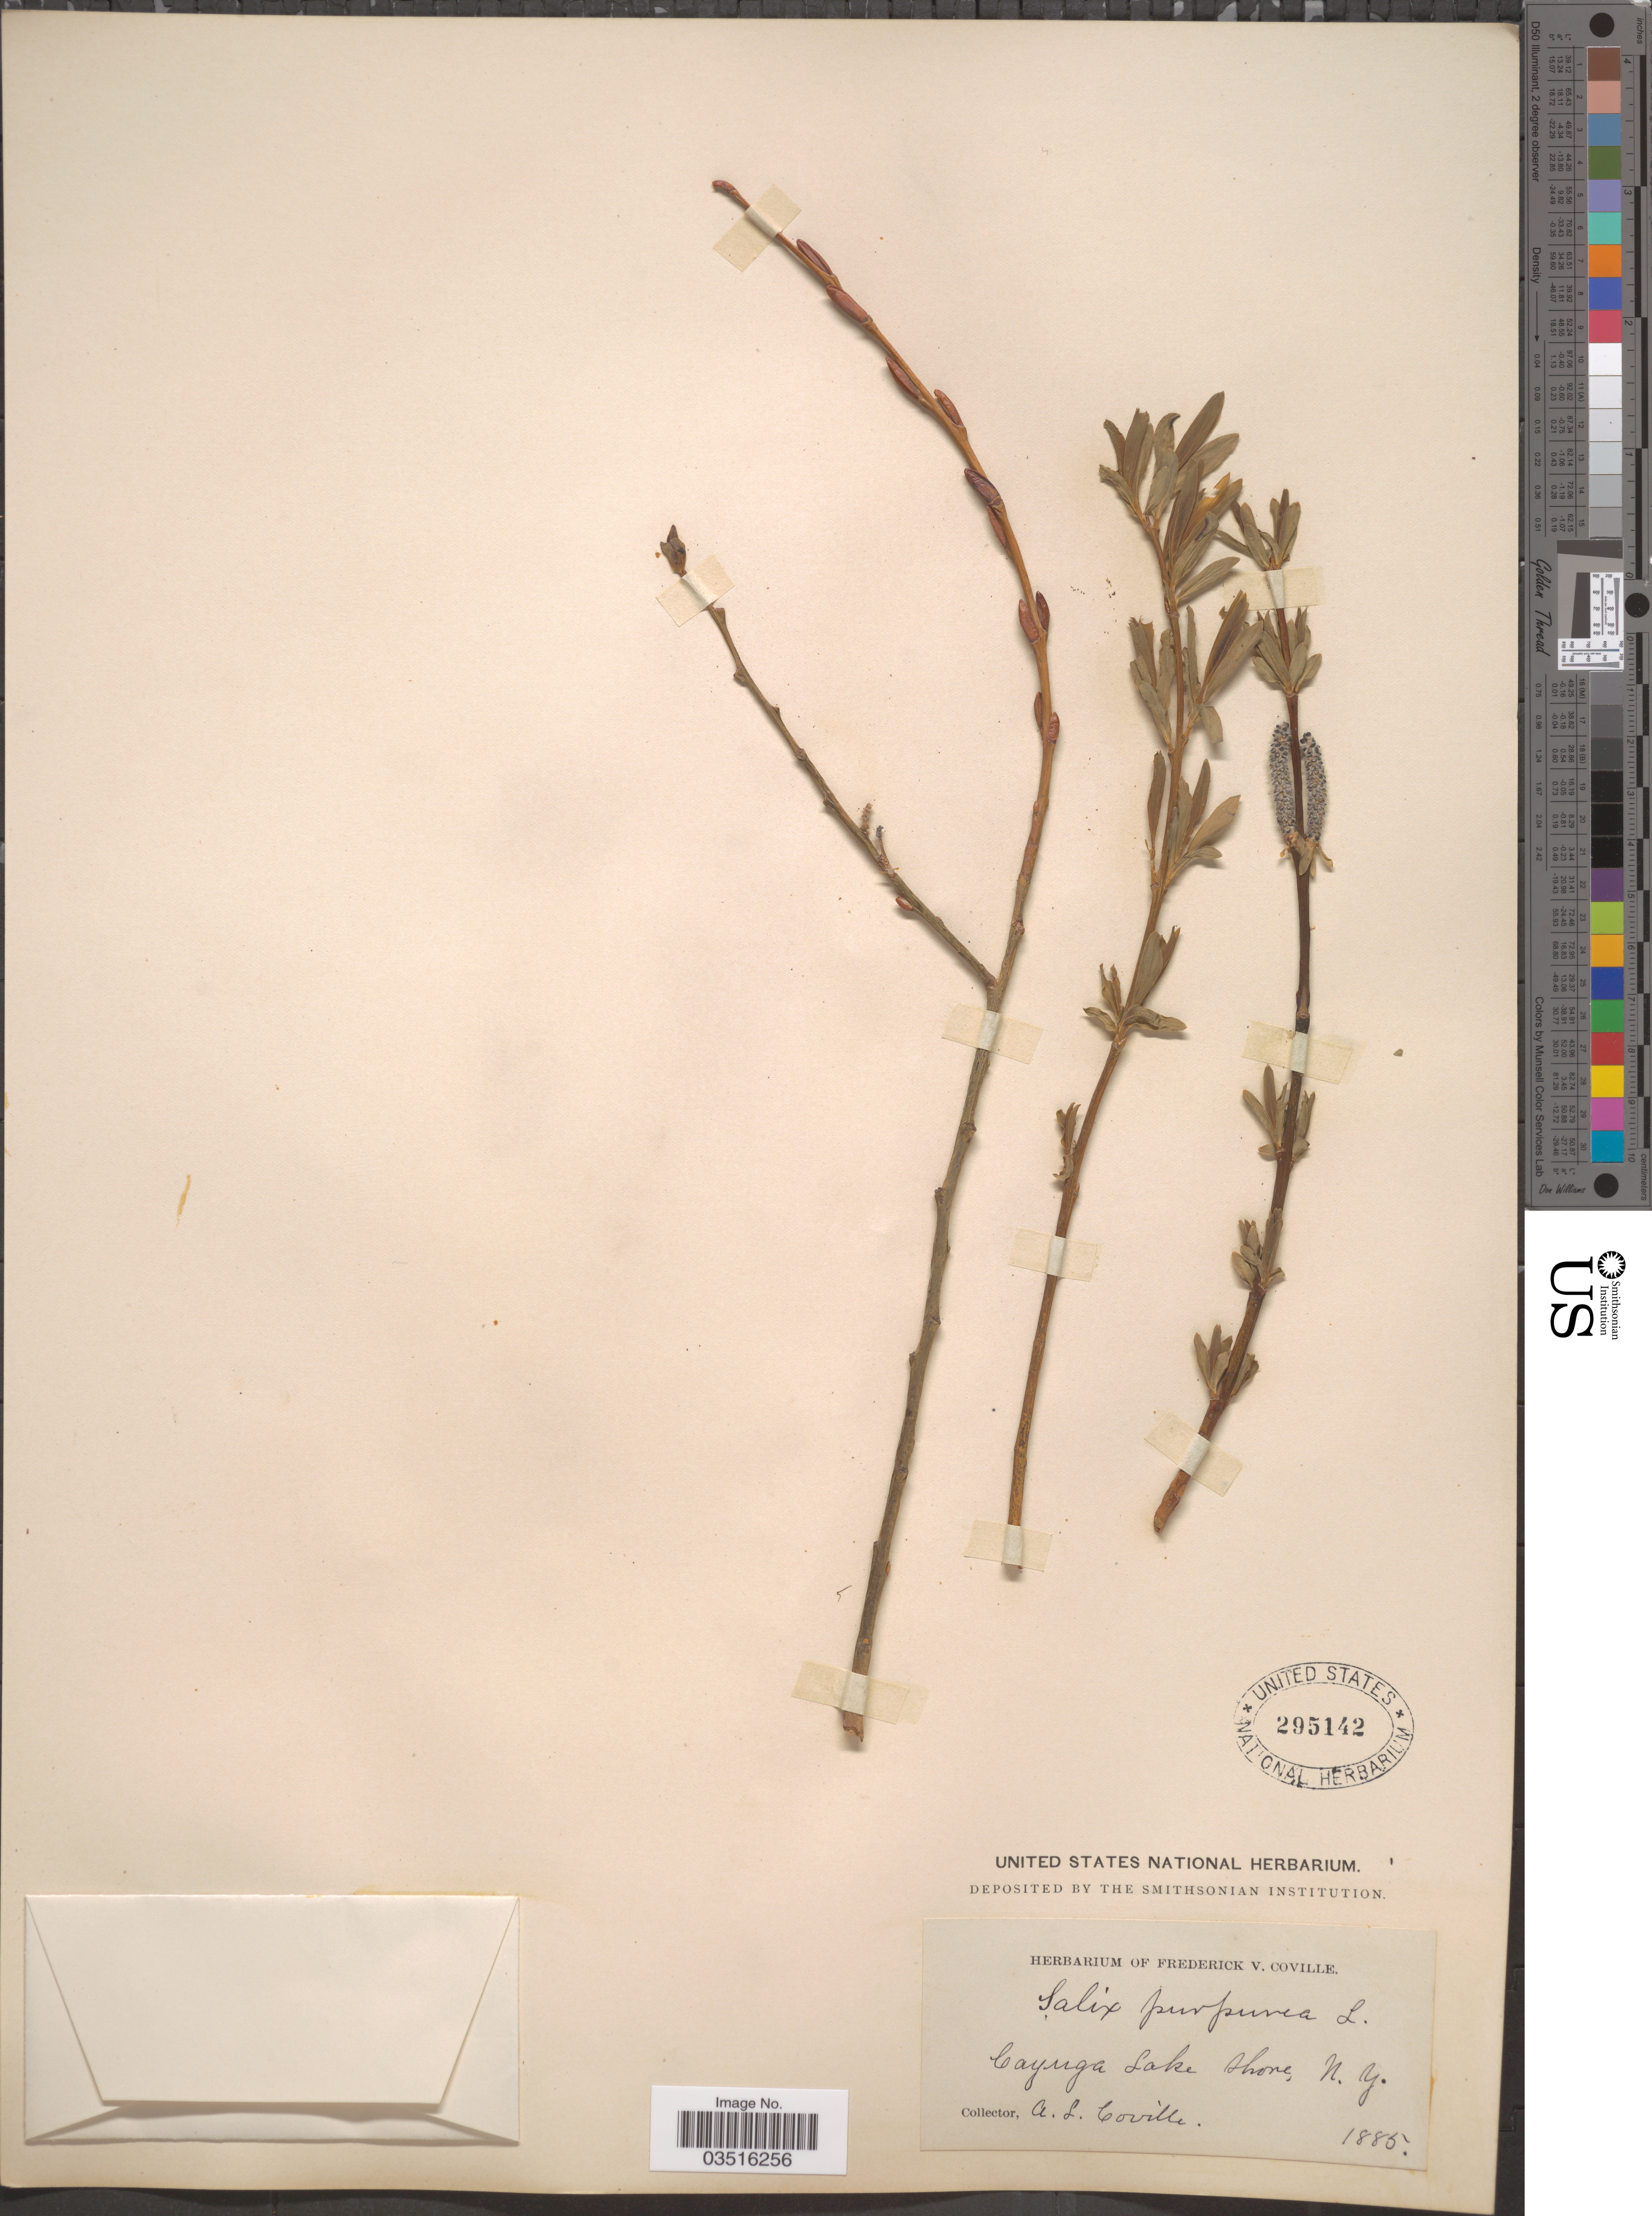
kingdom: Plantae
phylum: Tracheophyta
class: Magnoliopsida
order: Malpighiales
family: Salicaceae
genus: Salix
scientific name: Salix purpurea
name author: L.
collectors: F. V. Coville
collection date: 1885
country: United States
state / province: New York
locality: Cayuga Lake Shore.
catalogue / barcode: US 295142